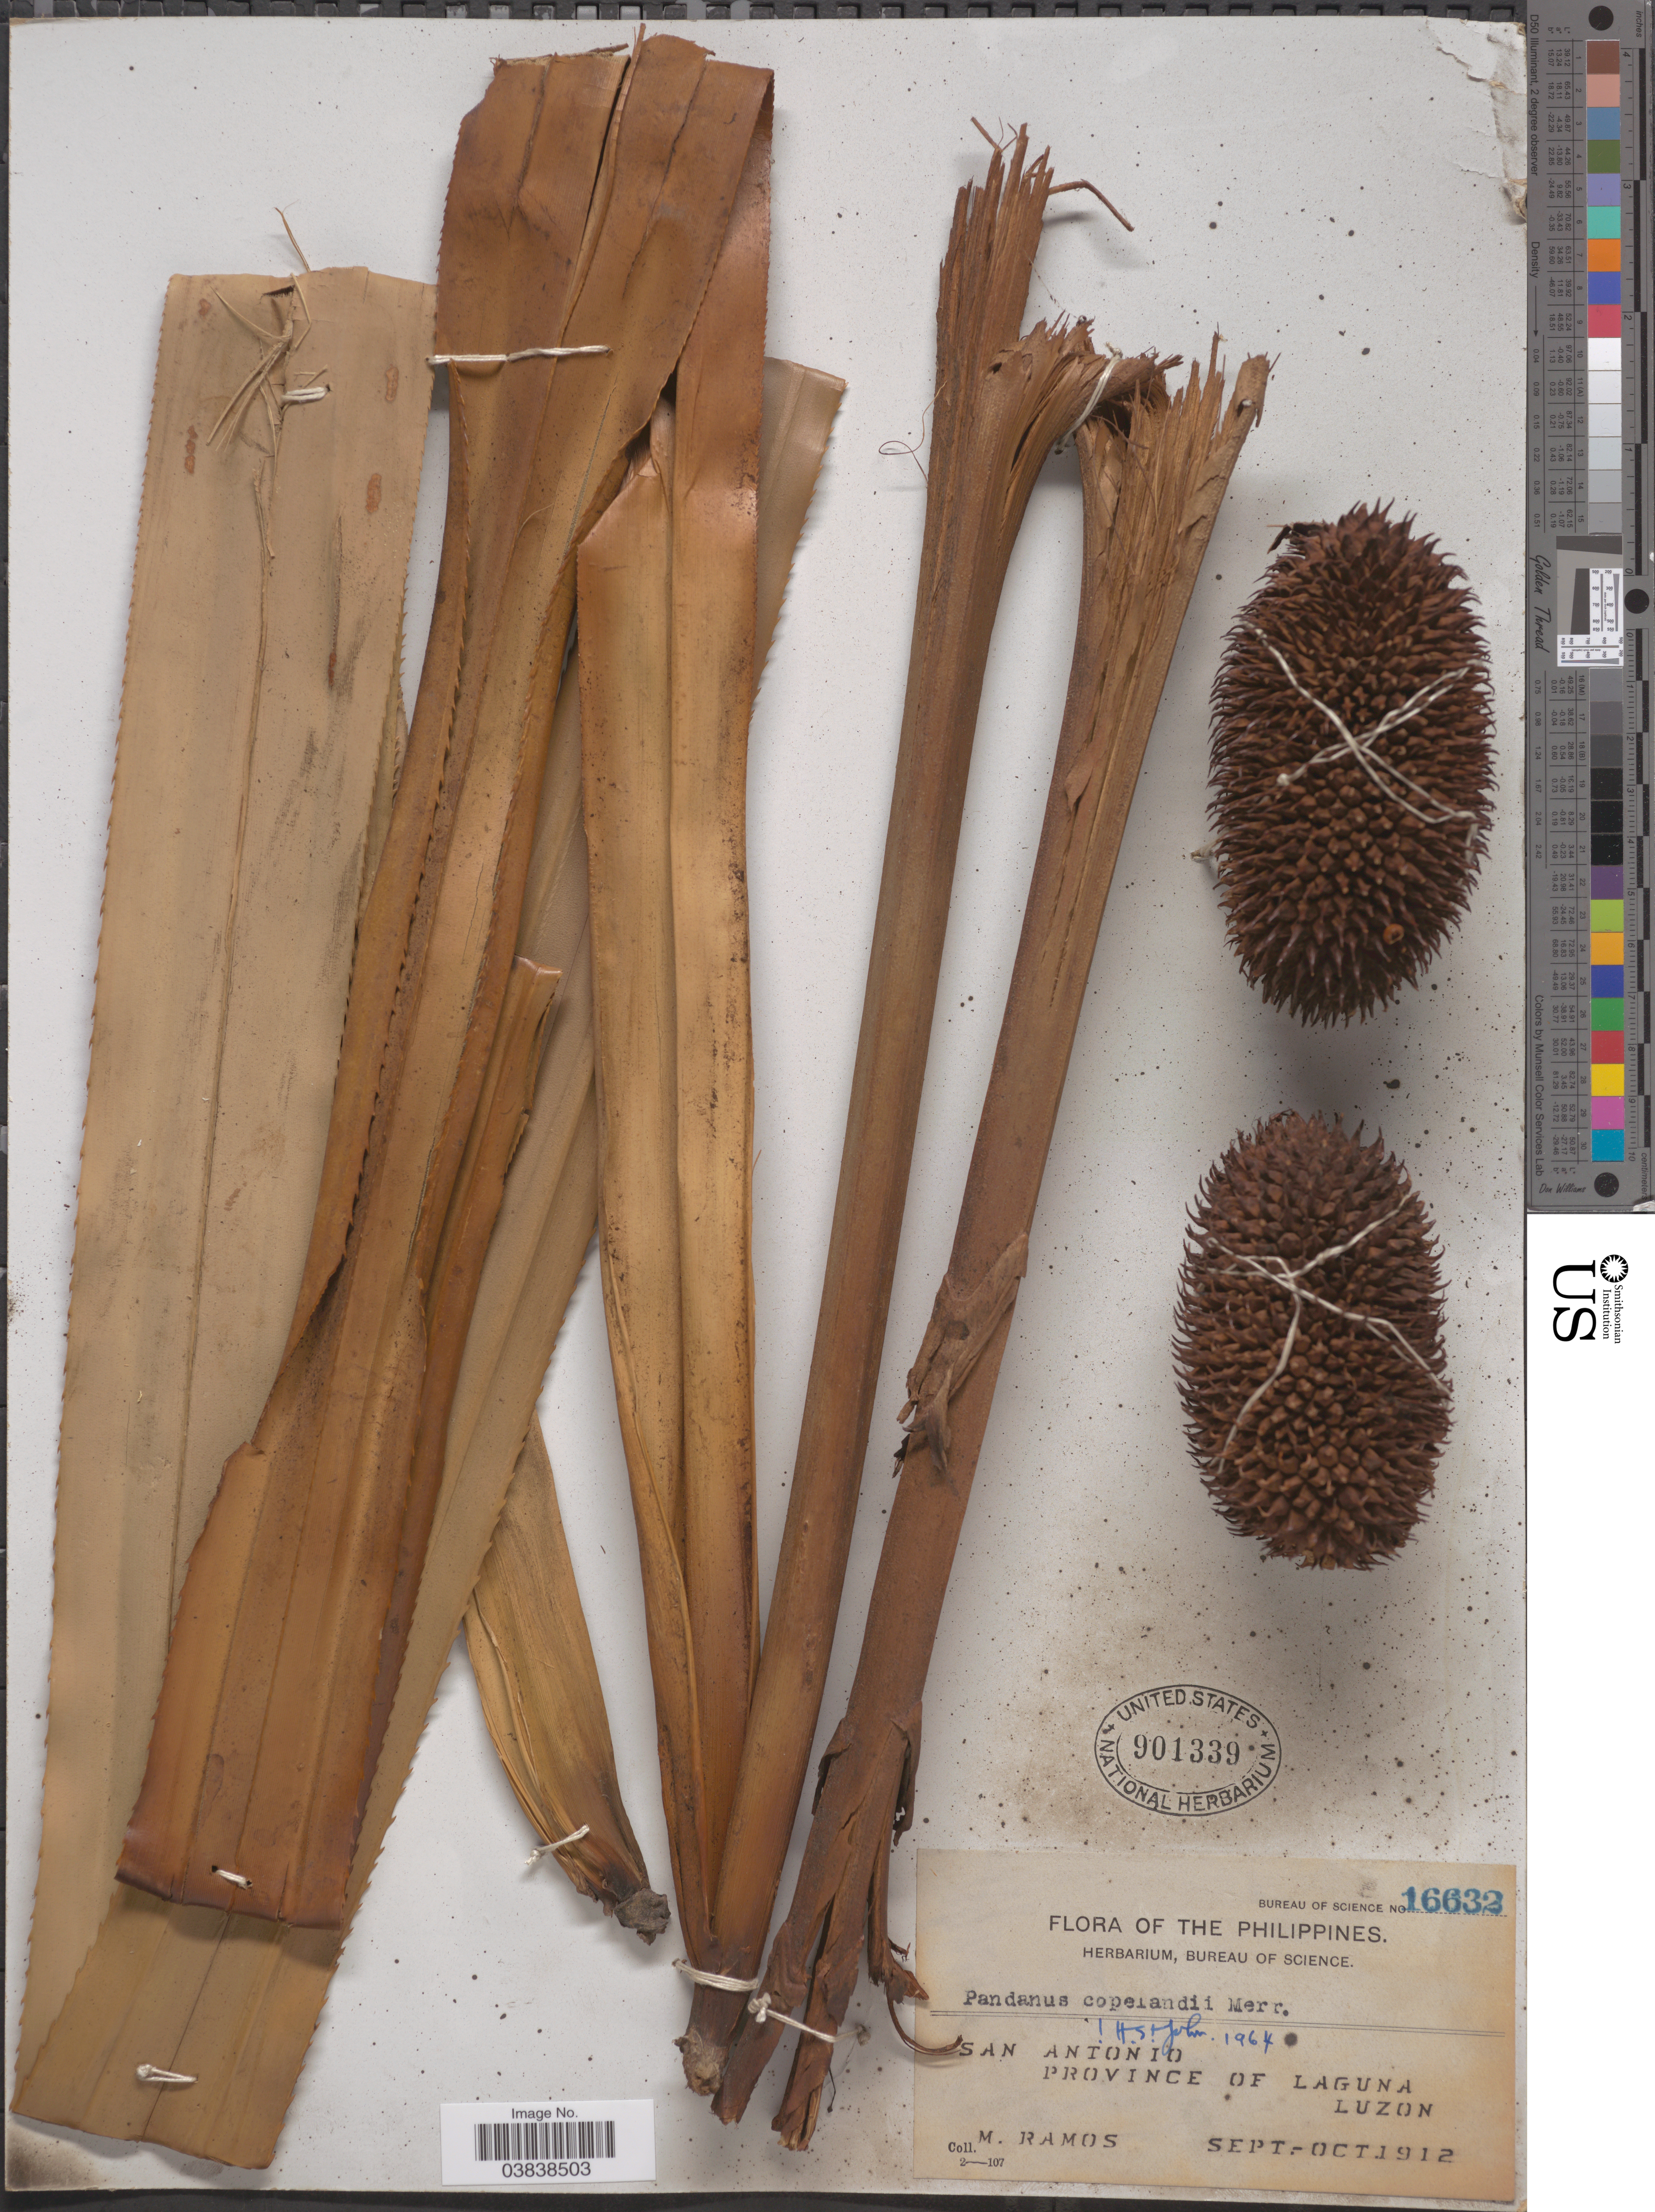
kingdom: Plantae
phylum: Tracheophyta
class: Liliopsida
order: Pandanales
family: Pandanaceae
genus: Pandanus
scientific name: Pandanus copelandii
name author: Merr.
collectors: M. Ramos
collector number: Bureau of Science 16632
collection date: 1912-09/1912-10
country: Philippines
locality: San Antonio. Province of Laguna, Luzon.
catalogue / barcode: US 901339